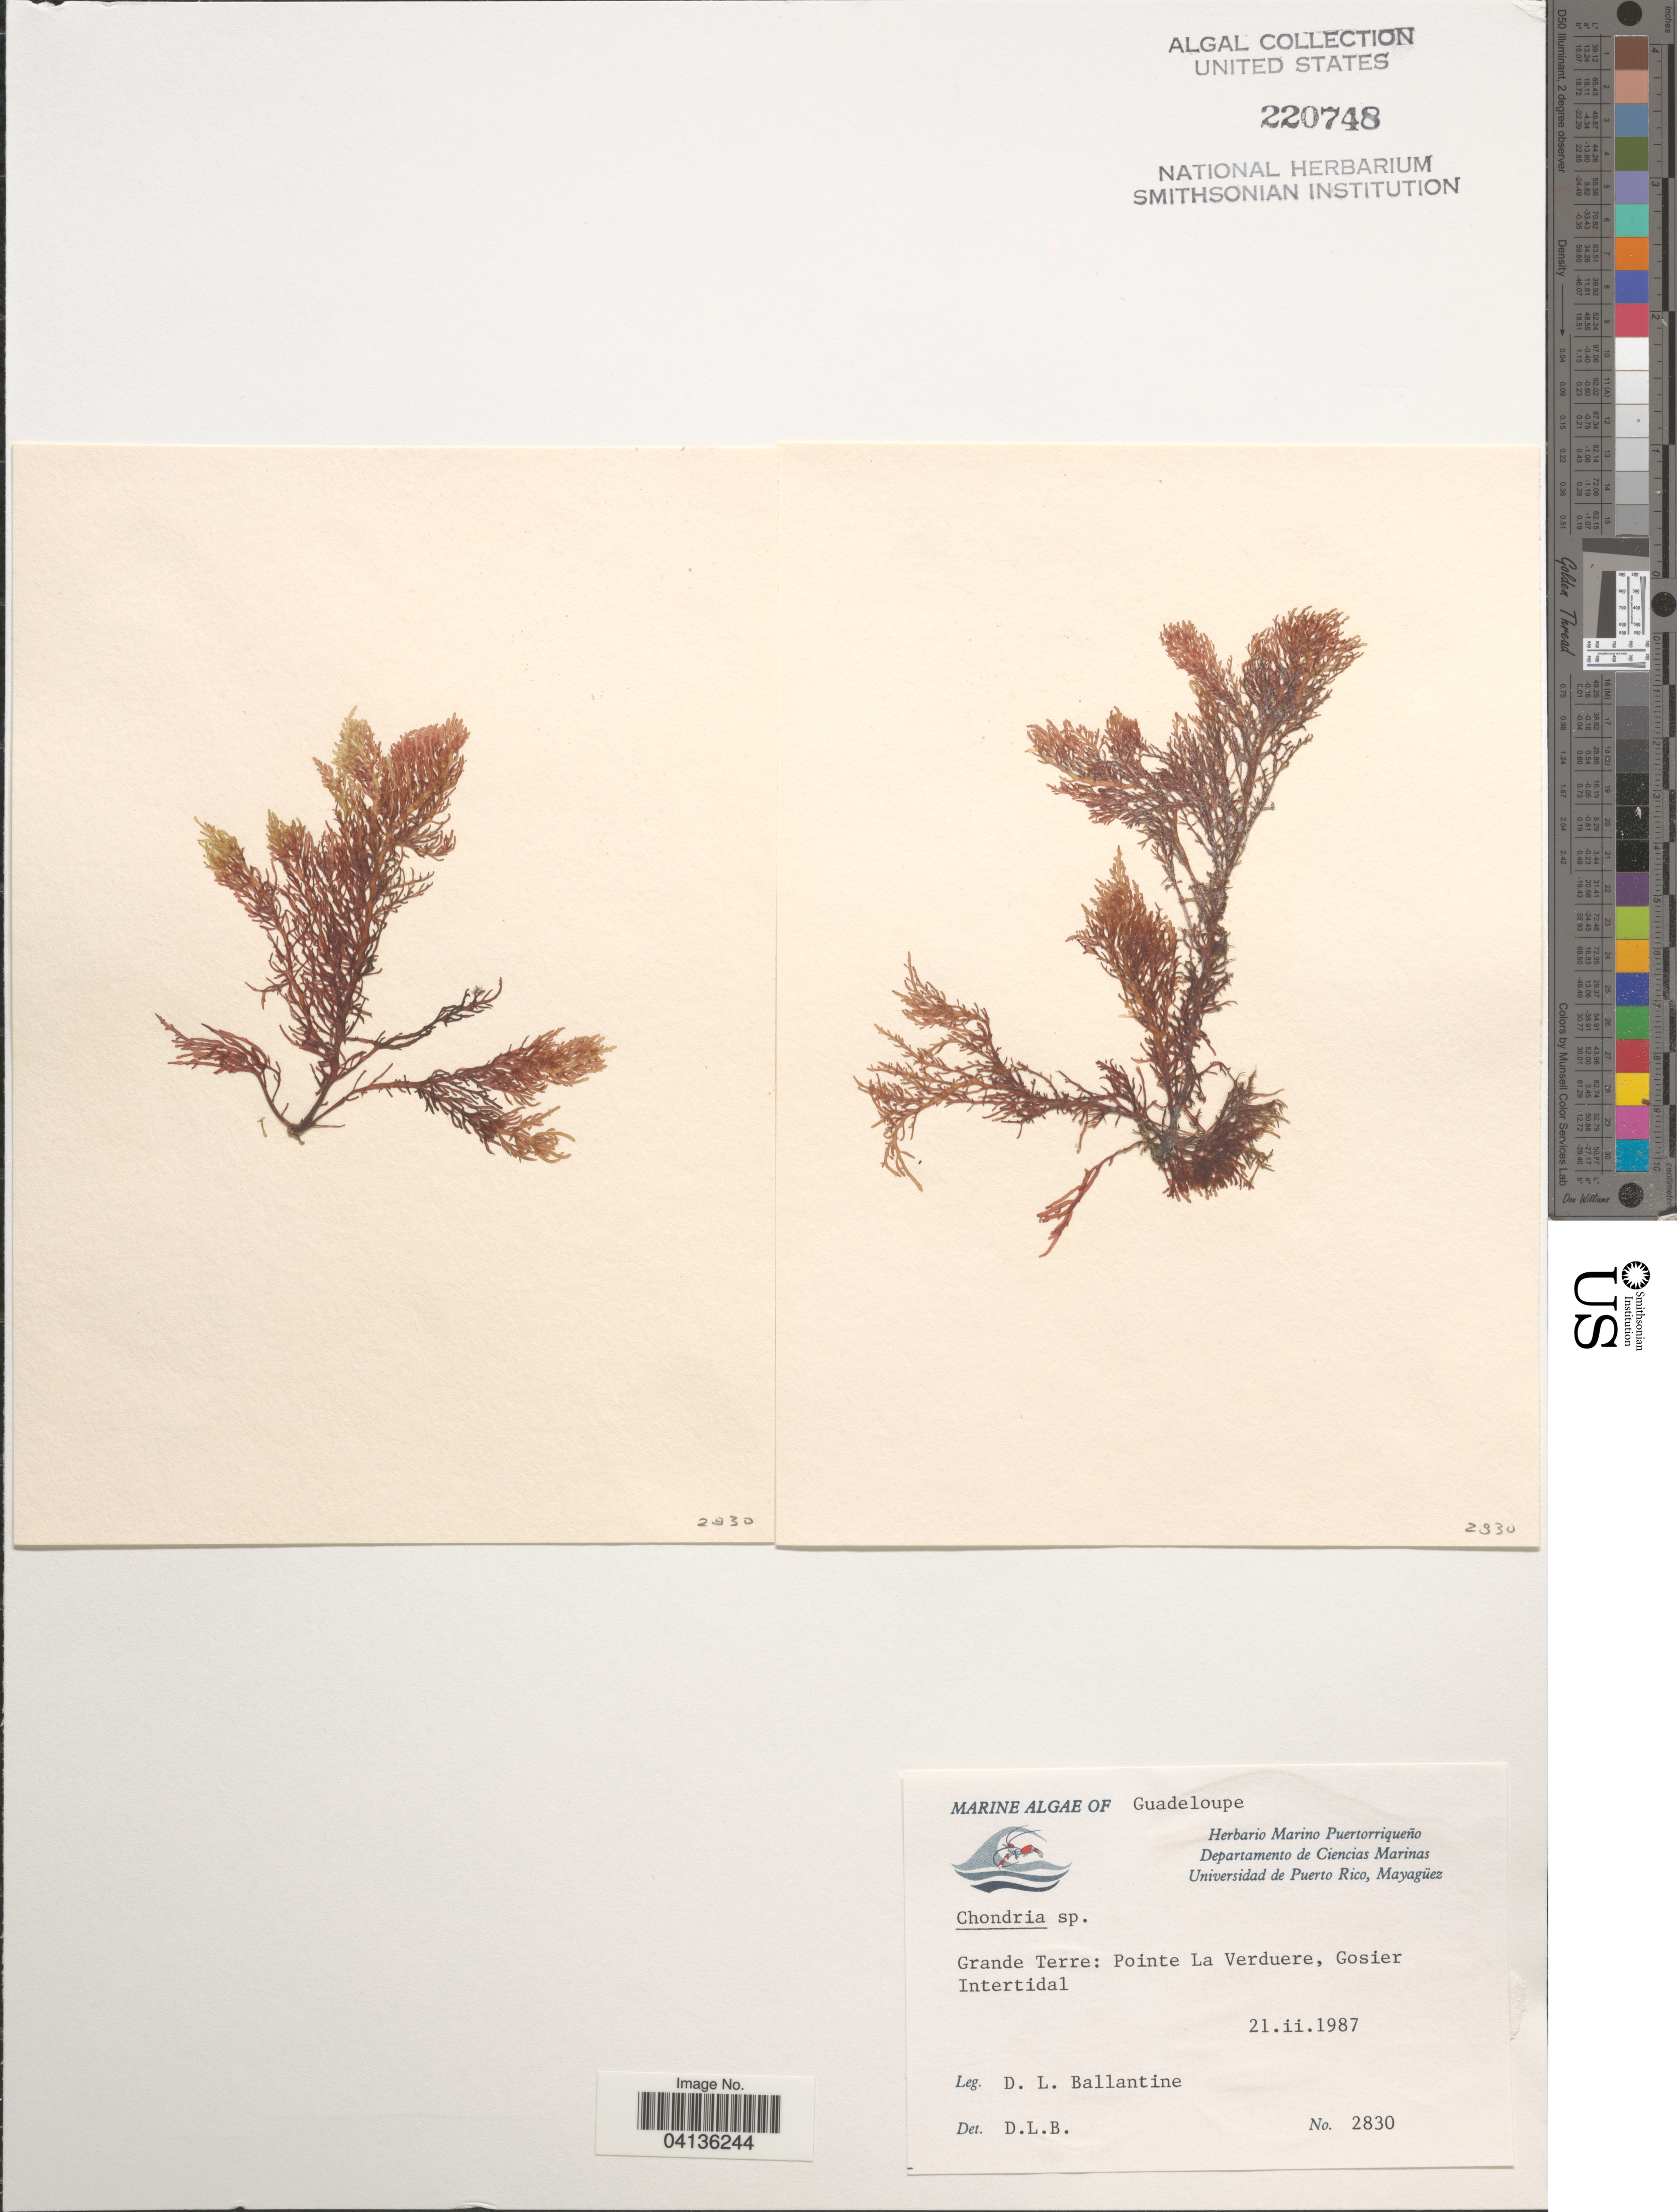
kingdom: Plantae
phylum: Rhodophyta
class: Florideophyceae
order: Ceramiales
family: Rhodomelaceae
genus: Chondria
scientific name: Chondria sp.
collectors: D.L. Ballantine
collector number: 2830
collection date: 1987-02-21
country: Guadeloupe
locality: Grande Terre: Pointe La Verduere, Gosier Intertidal.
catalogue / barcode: US 220748